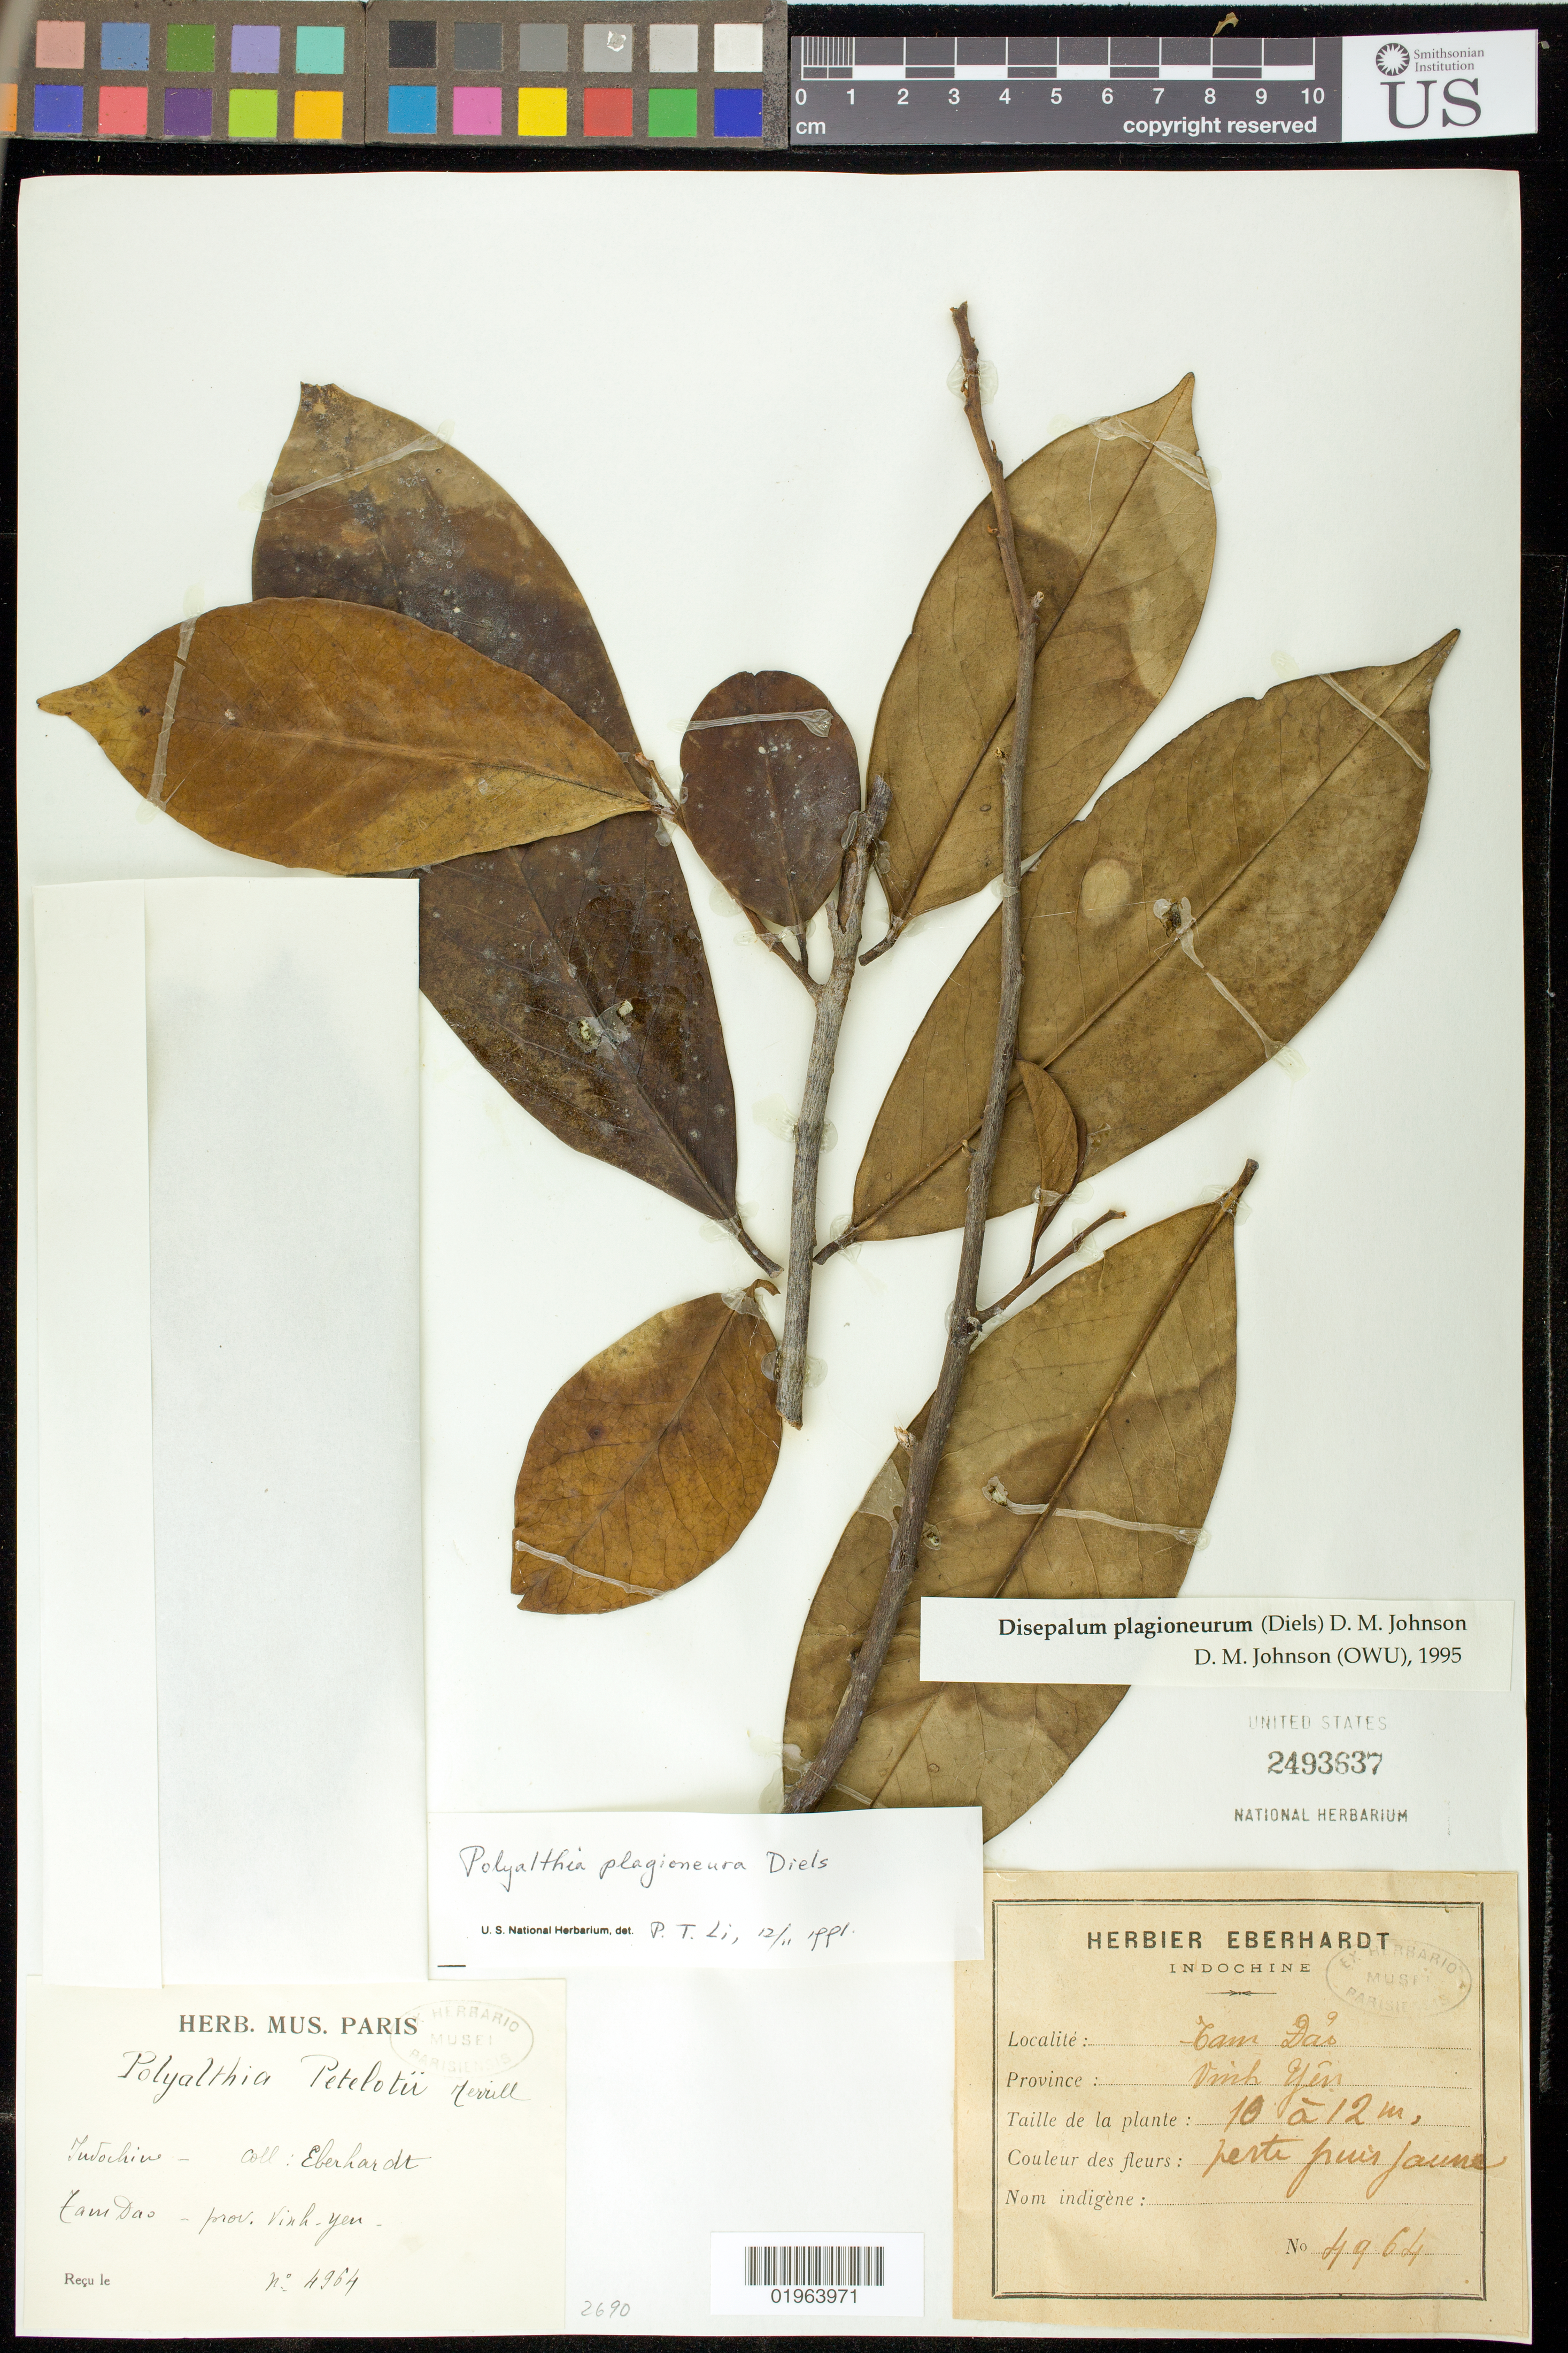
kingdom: Plantae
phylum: Tracheophyta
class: Magnoliopsida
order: Magnoliales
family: Annonaceae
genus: Disepalum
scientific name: Disepalum plagioneurum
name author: (Diels) D.M. Johnson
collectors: P. Eberhardt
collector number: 4964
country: Vietnam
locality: Vinh Yên, Tam Dao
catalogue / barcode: US 2493637